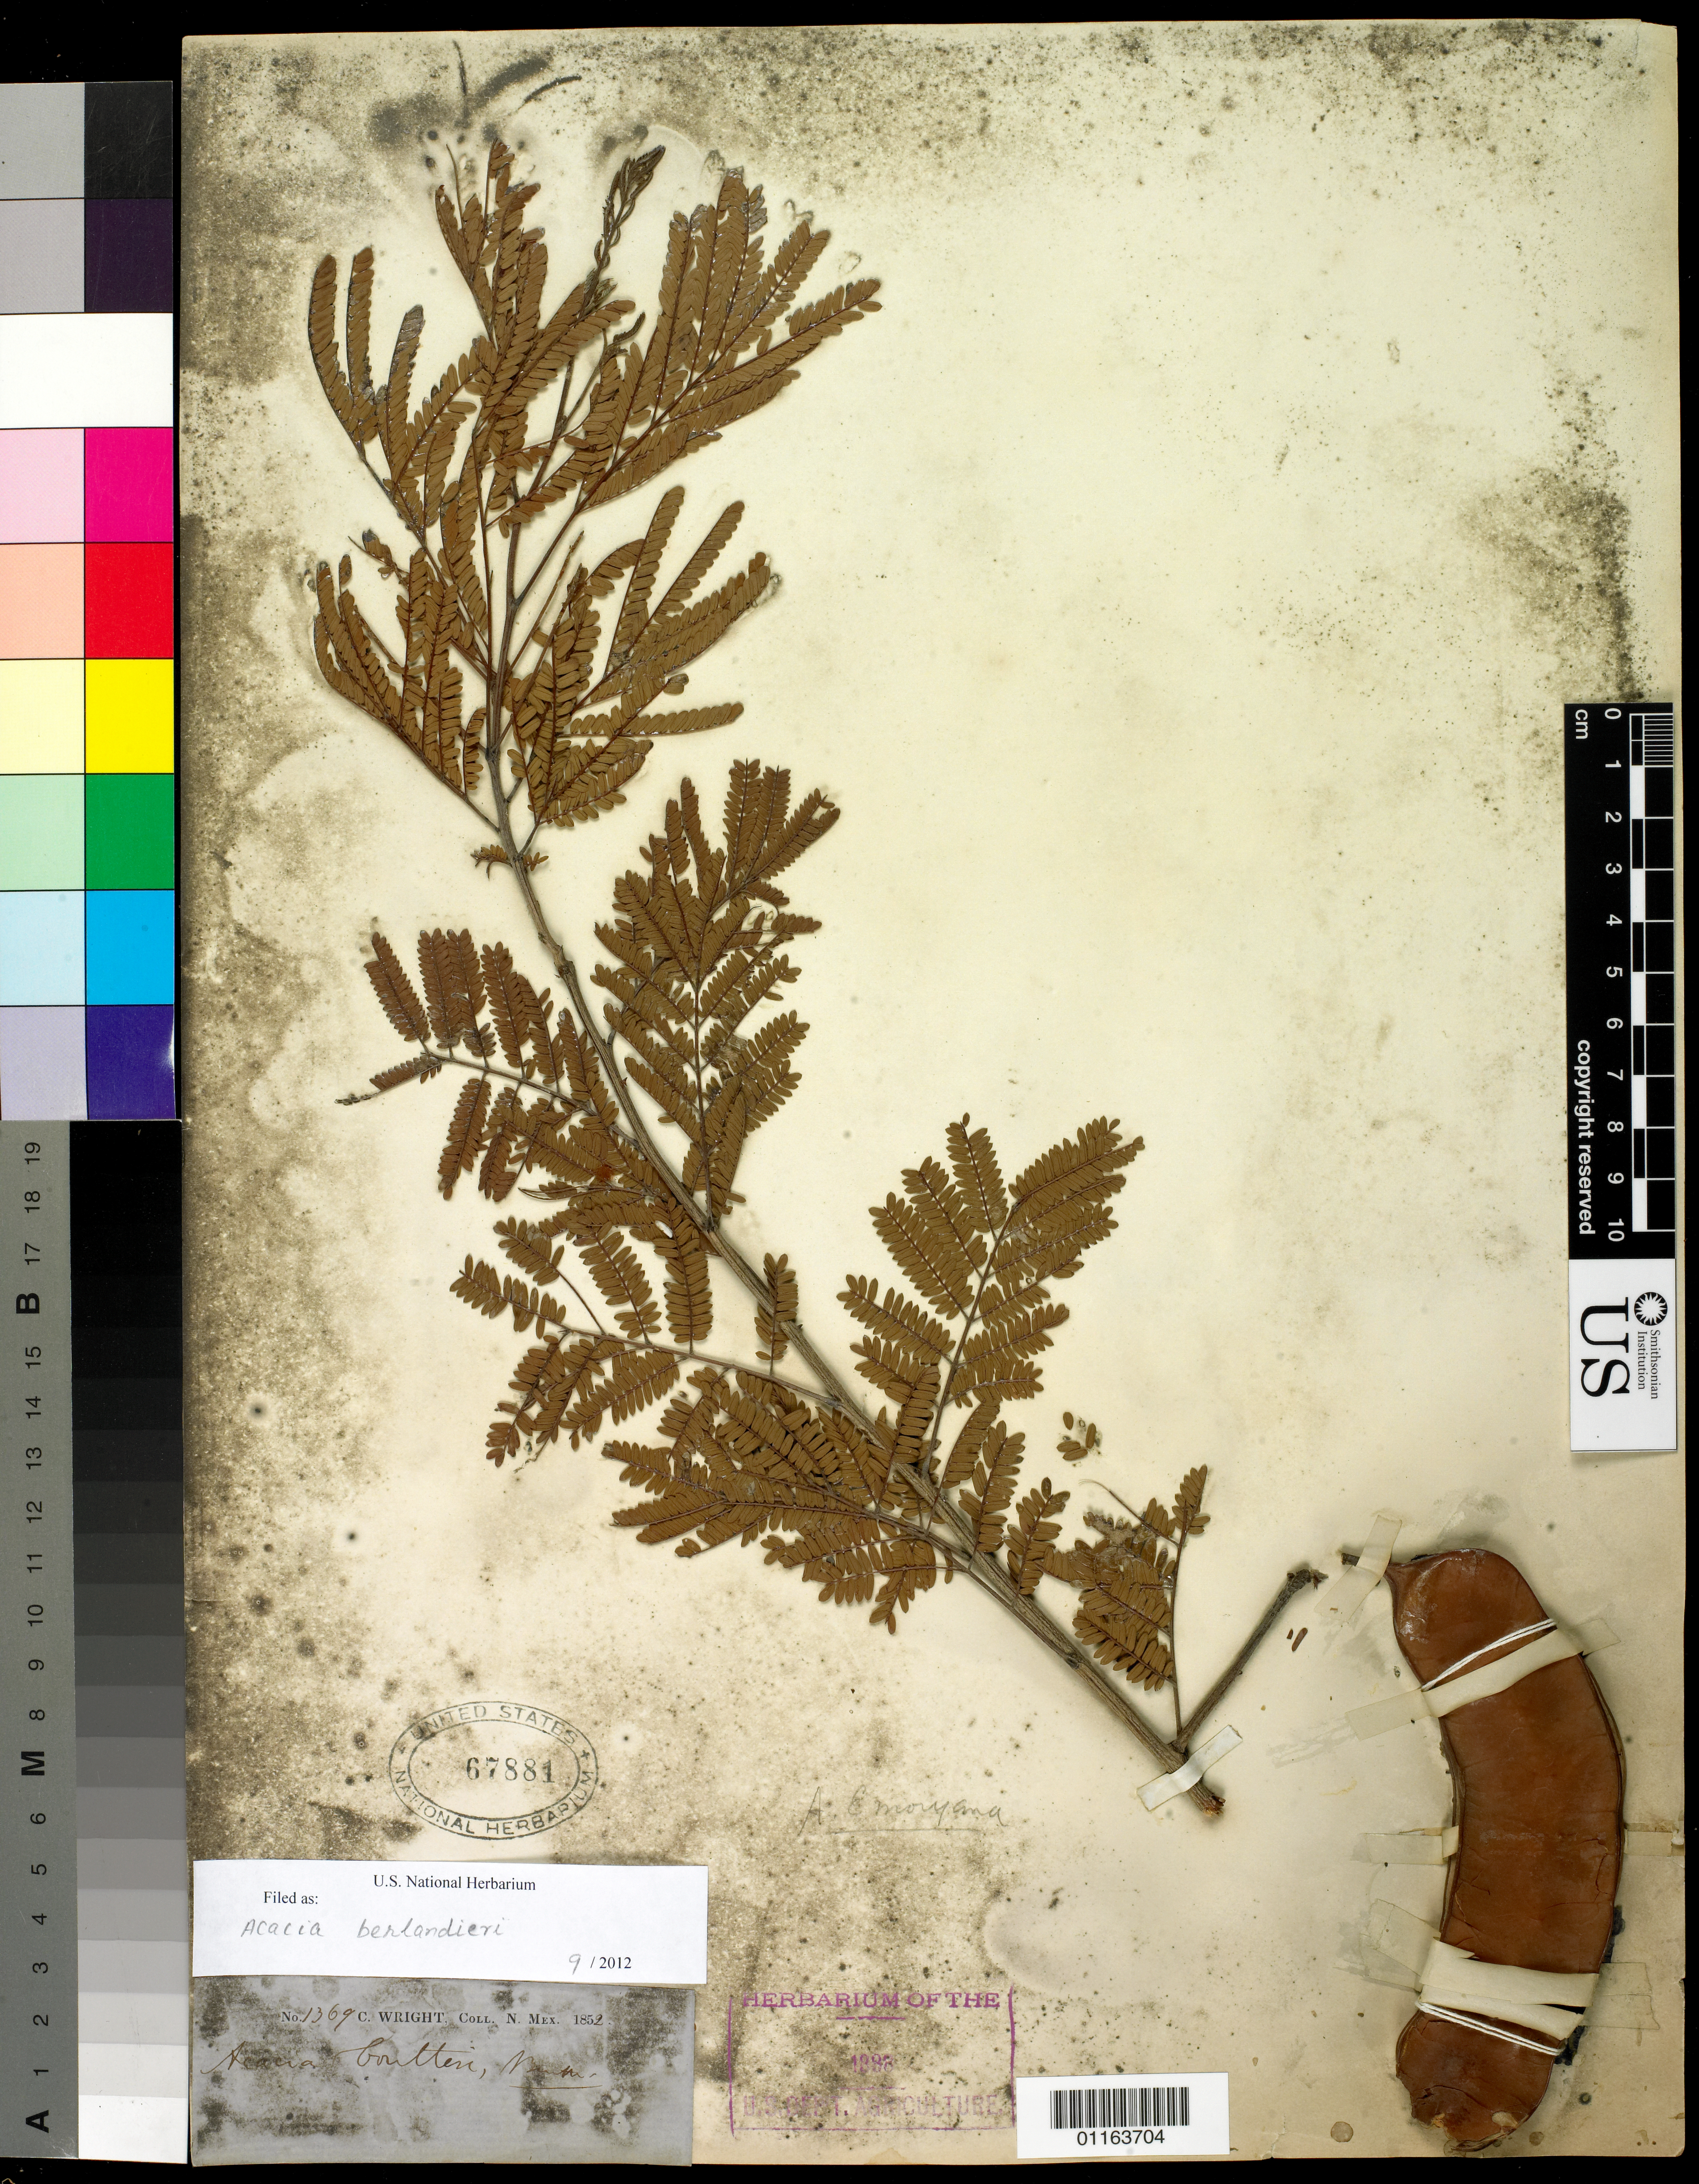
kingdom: Plantae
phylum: Tracheophyta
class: Magnoliopsida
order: Fabales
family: Fabaceae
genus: Senegalia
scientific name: Senegalia berlandieri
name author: (Benth.) Britton & Rose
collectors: C. Wright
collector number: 1369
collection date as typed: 1852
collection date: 1852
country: United States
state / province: New Mexico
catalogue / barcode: US 67881